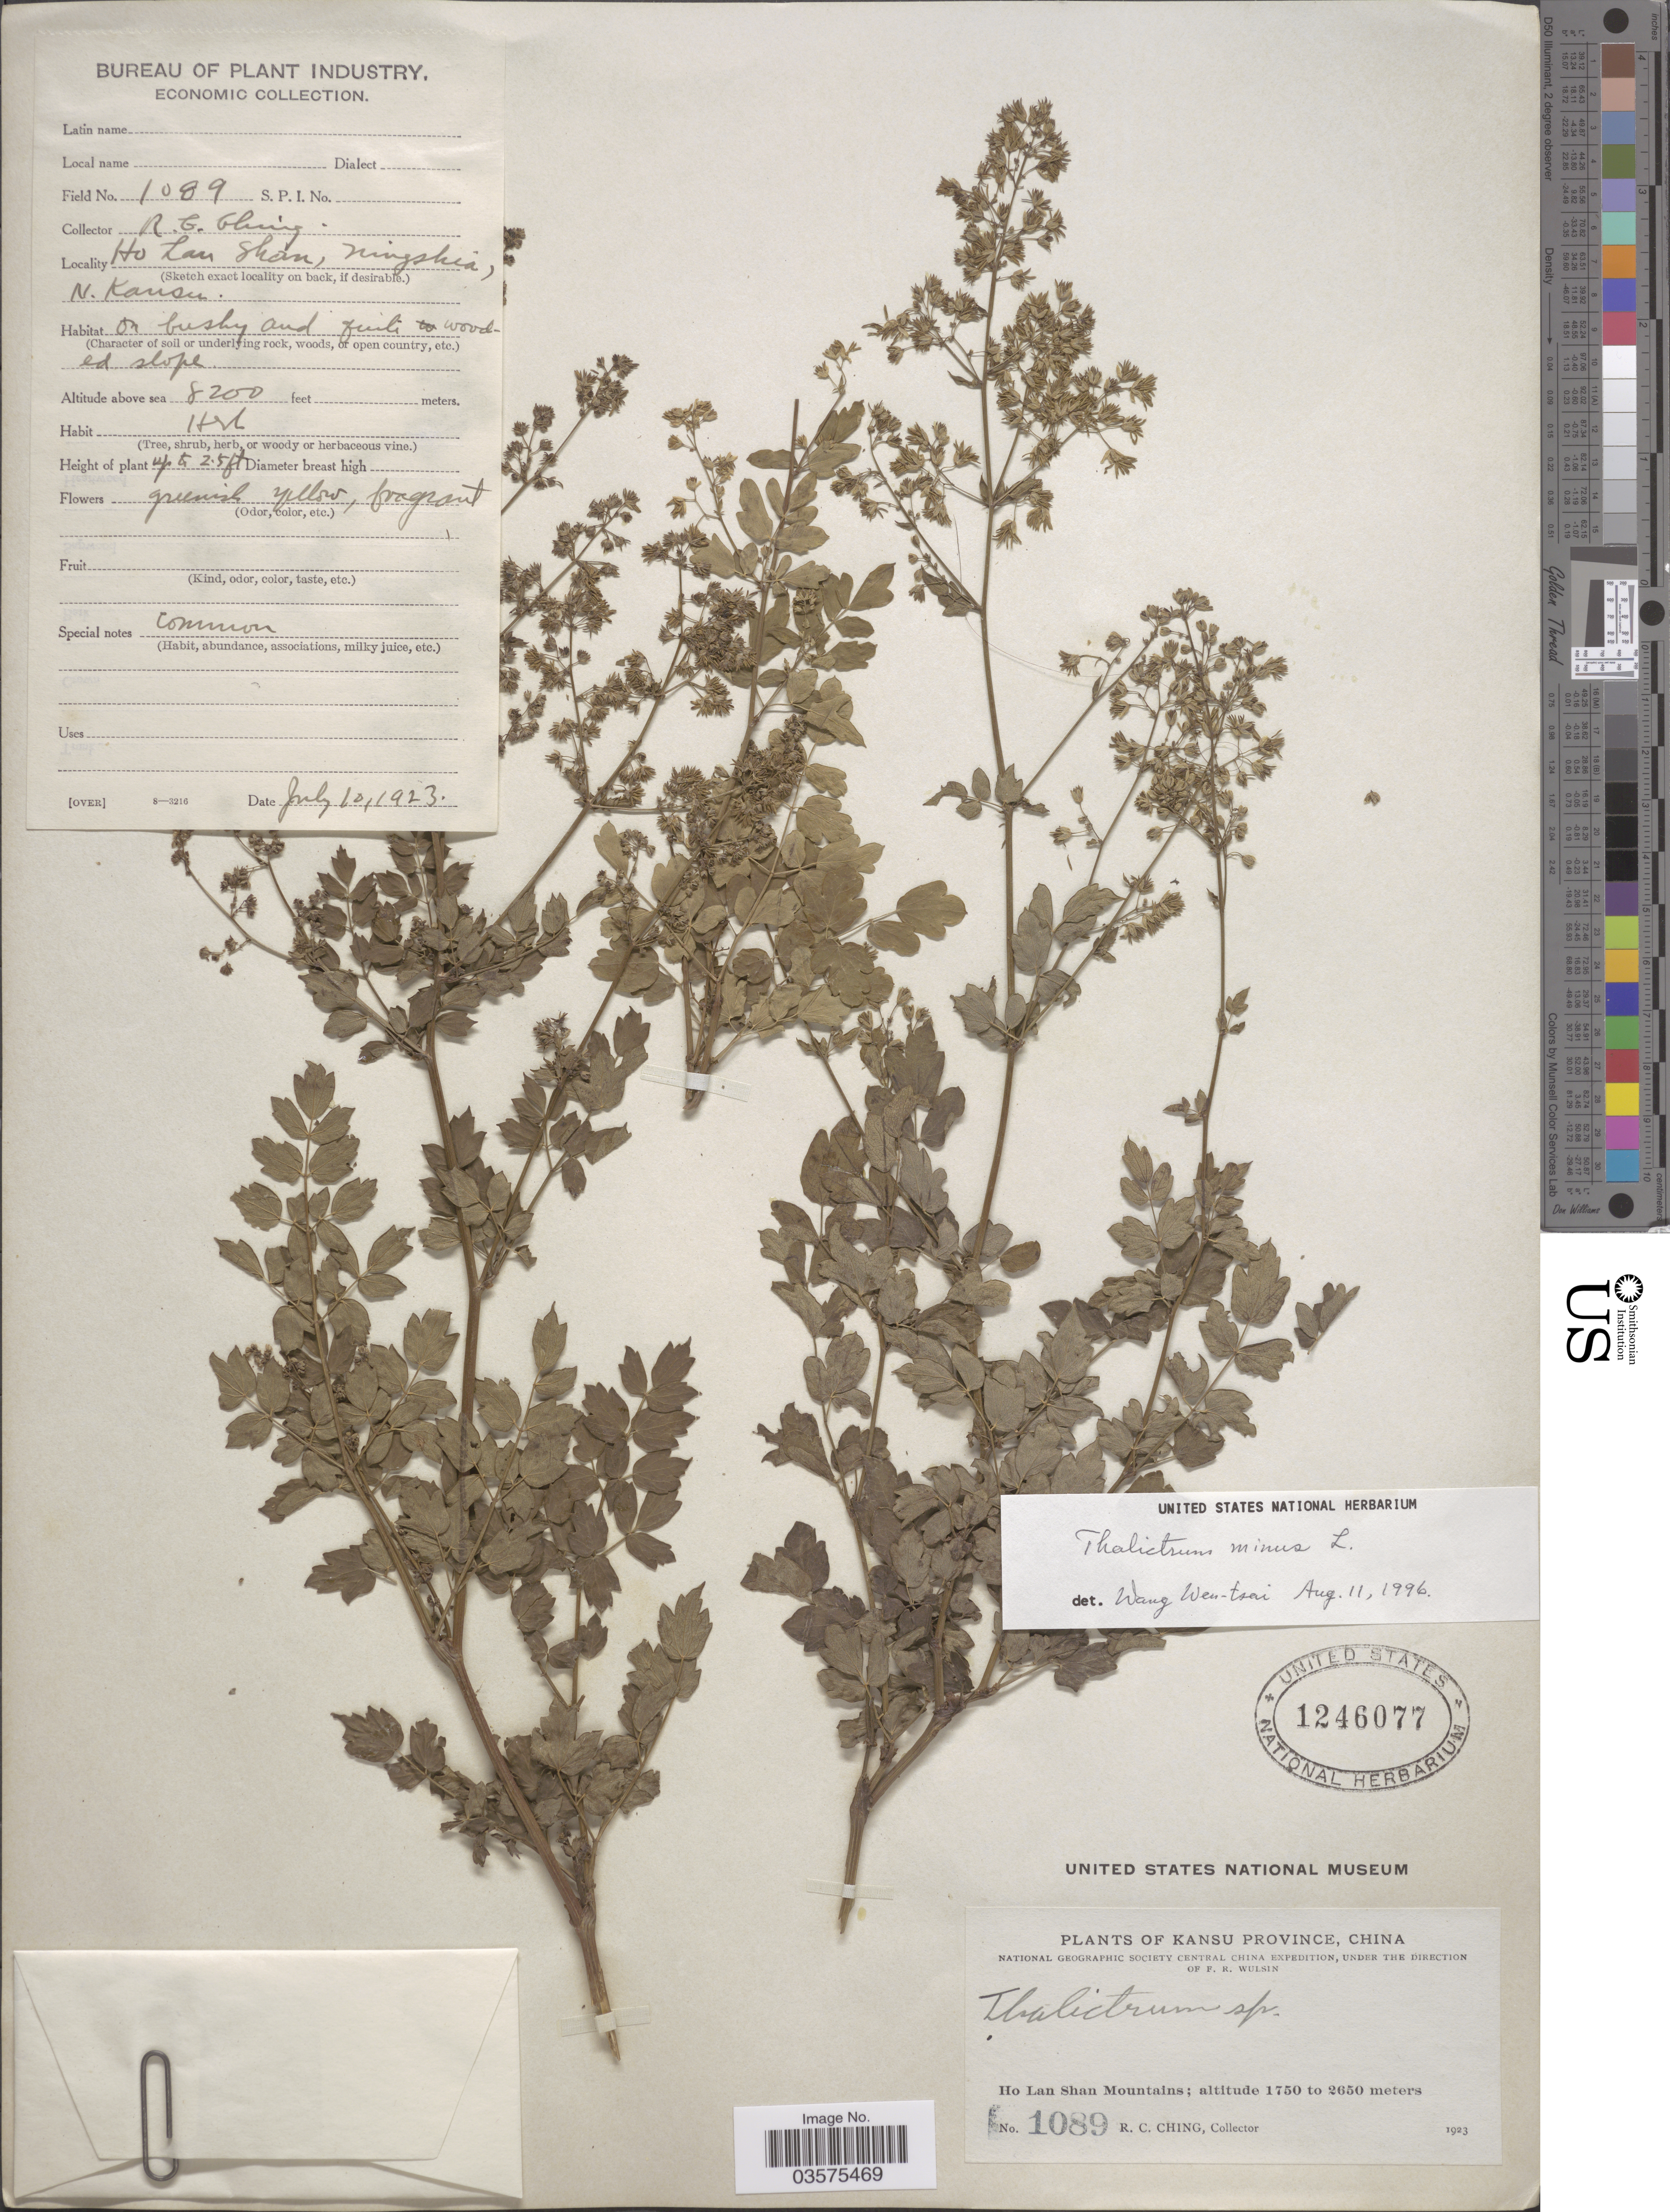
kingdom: Plantae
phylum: Tracheophyta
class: Magnoliopsida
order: Ranunculales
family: Ranunculaceae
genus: Thalictrum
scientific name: Thalictrum minus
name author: L.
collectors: R. C. Ching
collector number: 1089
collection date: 1923-07-10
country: China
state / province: Gansu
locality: Ho Lan Shan Mountains. Ningshia, N. Kansu.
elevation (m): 2499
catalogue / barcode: US 1246077